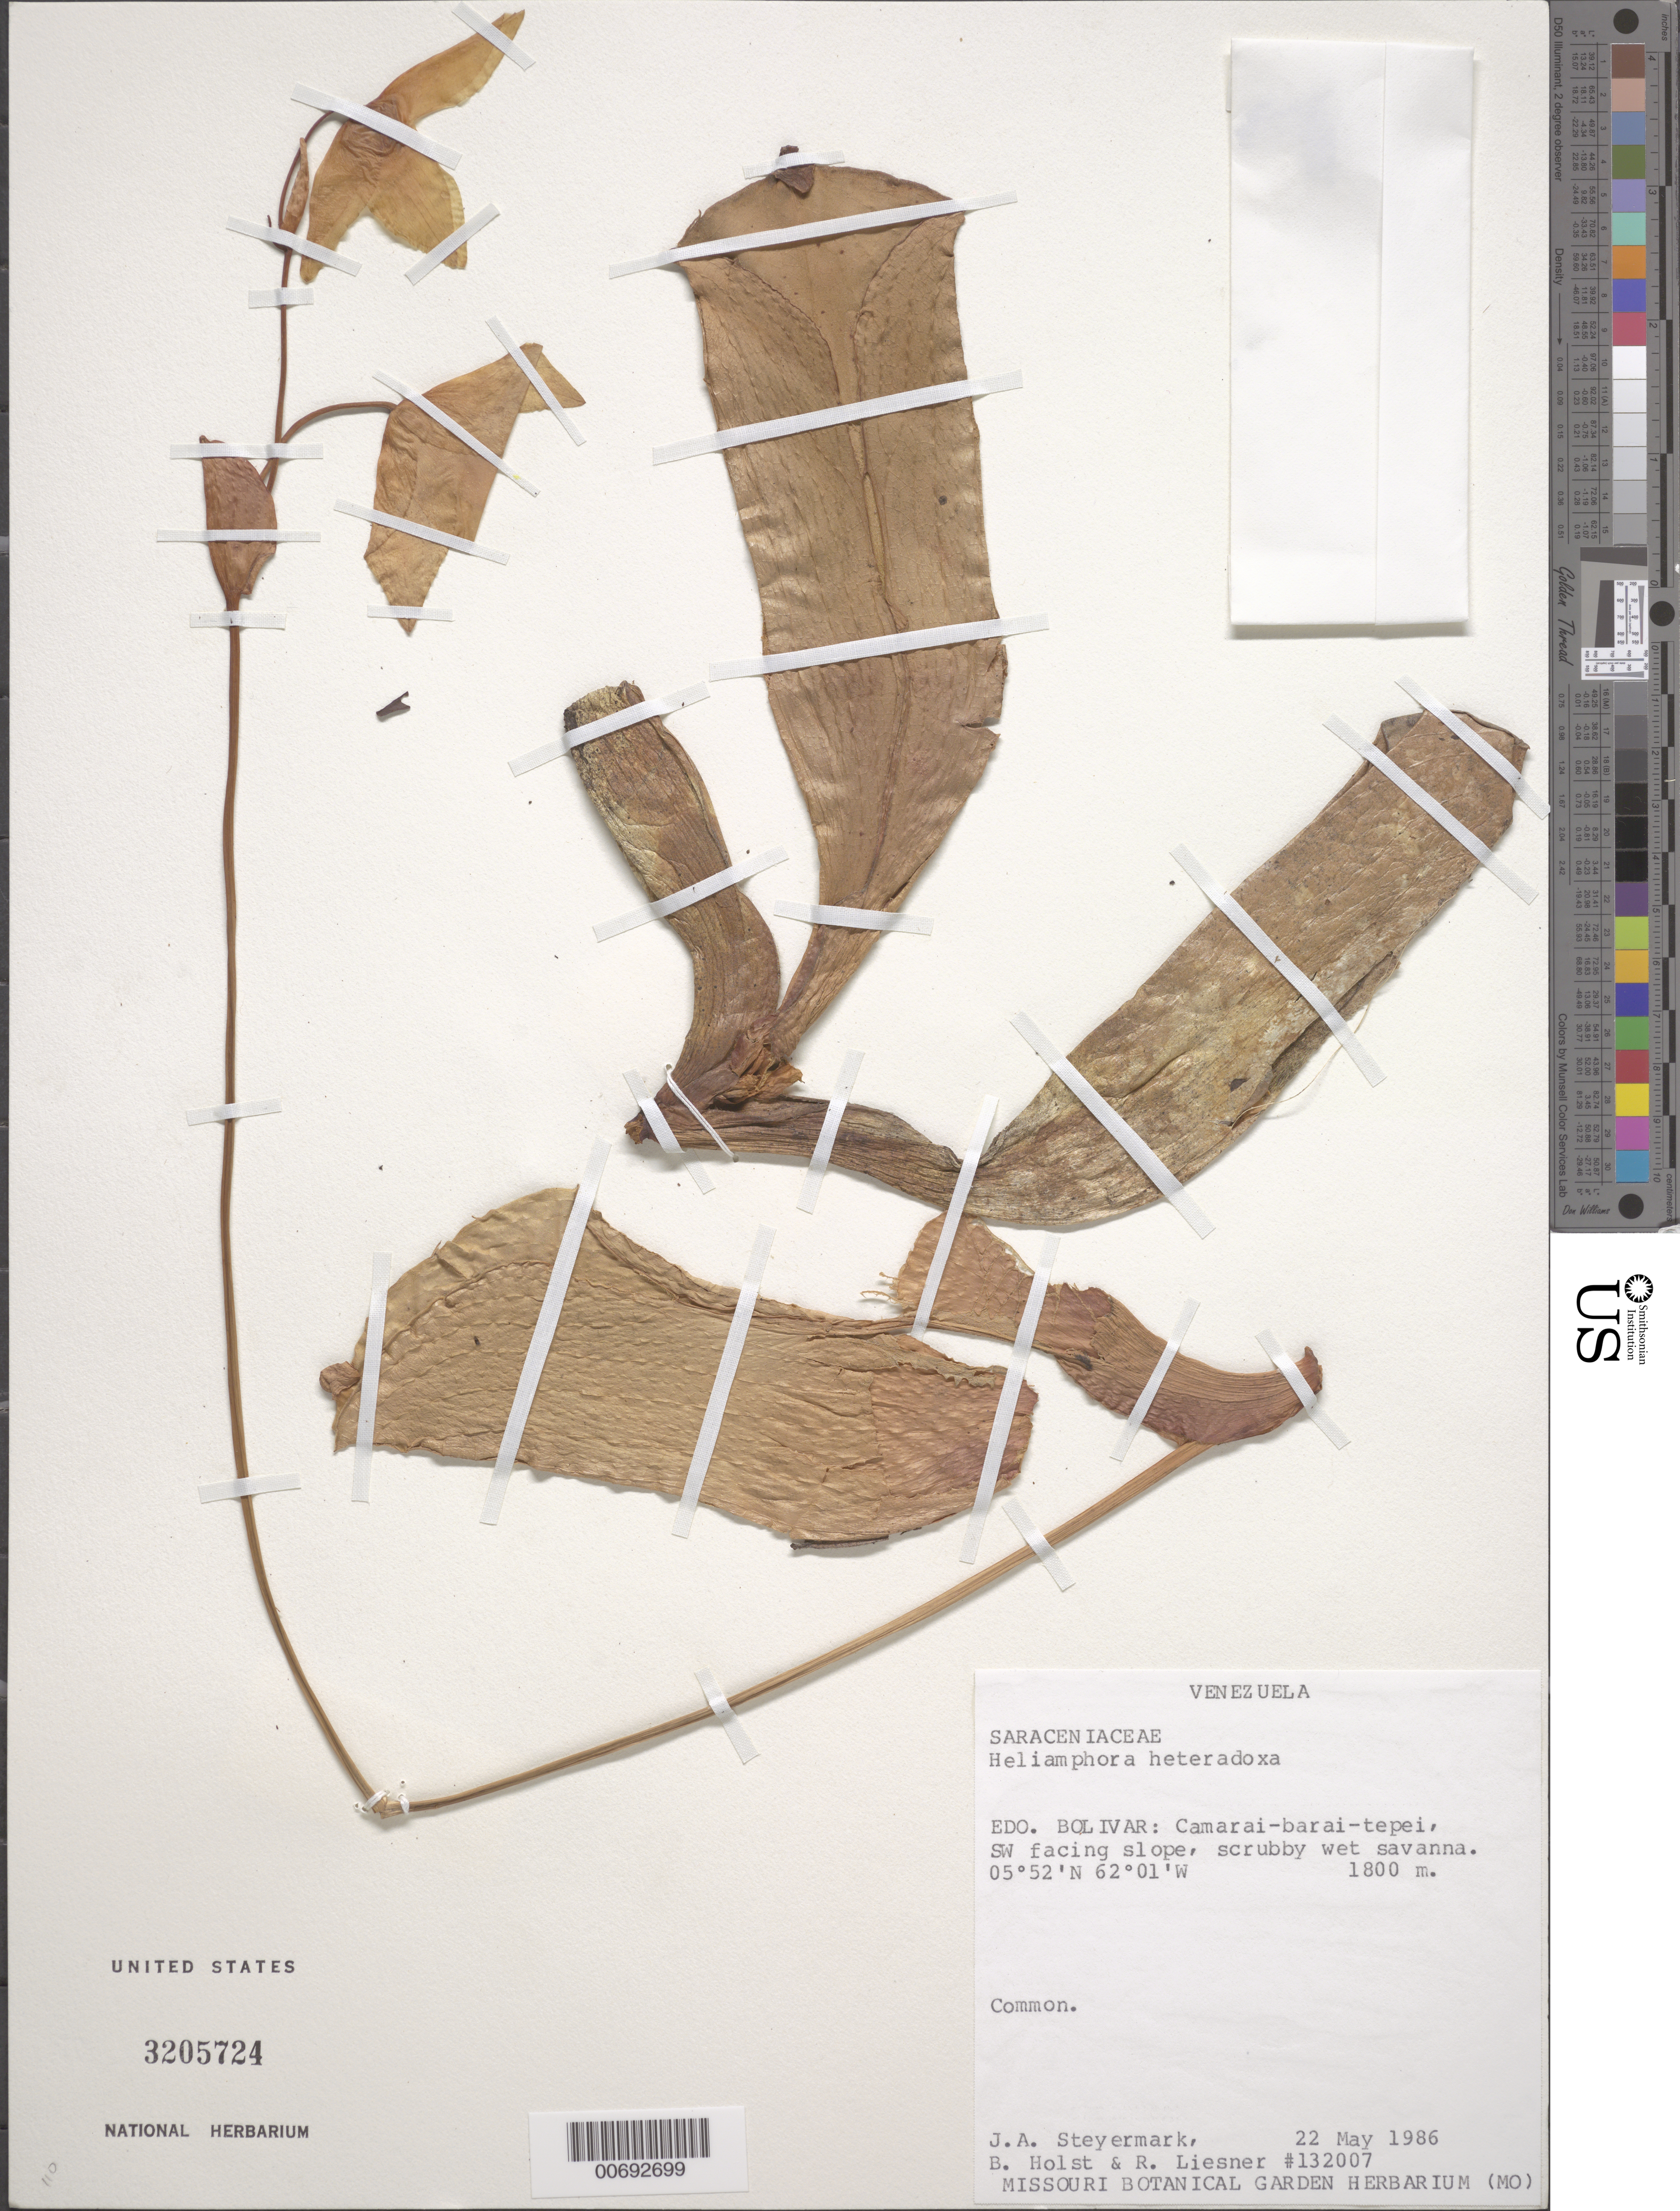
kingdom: Plantae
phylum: Tracheophyta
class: Magnoliopsida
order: Ericales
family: Sarraceniaceae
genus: Heliamphora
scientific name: Heliamphora heterodoxa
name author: Steyerm.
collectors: J. Steyermark, R. L. Liesner & B. Holst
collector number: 132008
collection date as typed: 22-May-86 to 24-May-86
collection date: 1986-05-22/1986-05-24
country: Venezuela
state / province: Bolívar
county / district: Piar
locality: Camarcaibarai-tepuí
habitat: Scrubby wet savanna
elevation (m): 1800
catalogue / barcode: US 3205724